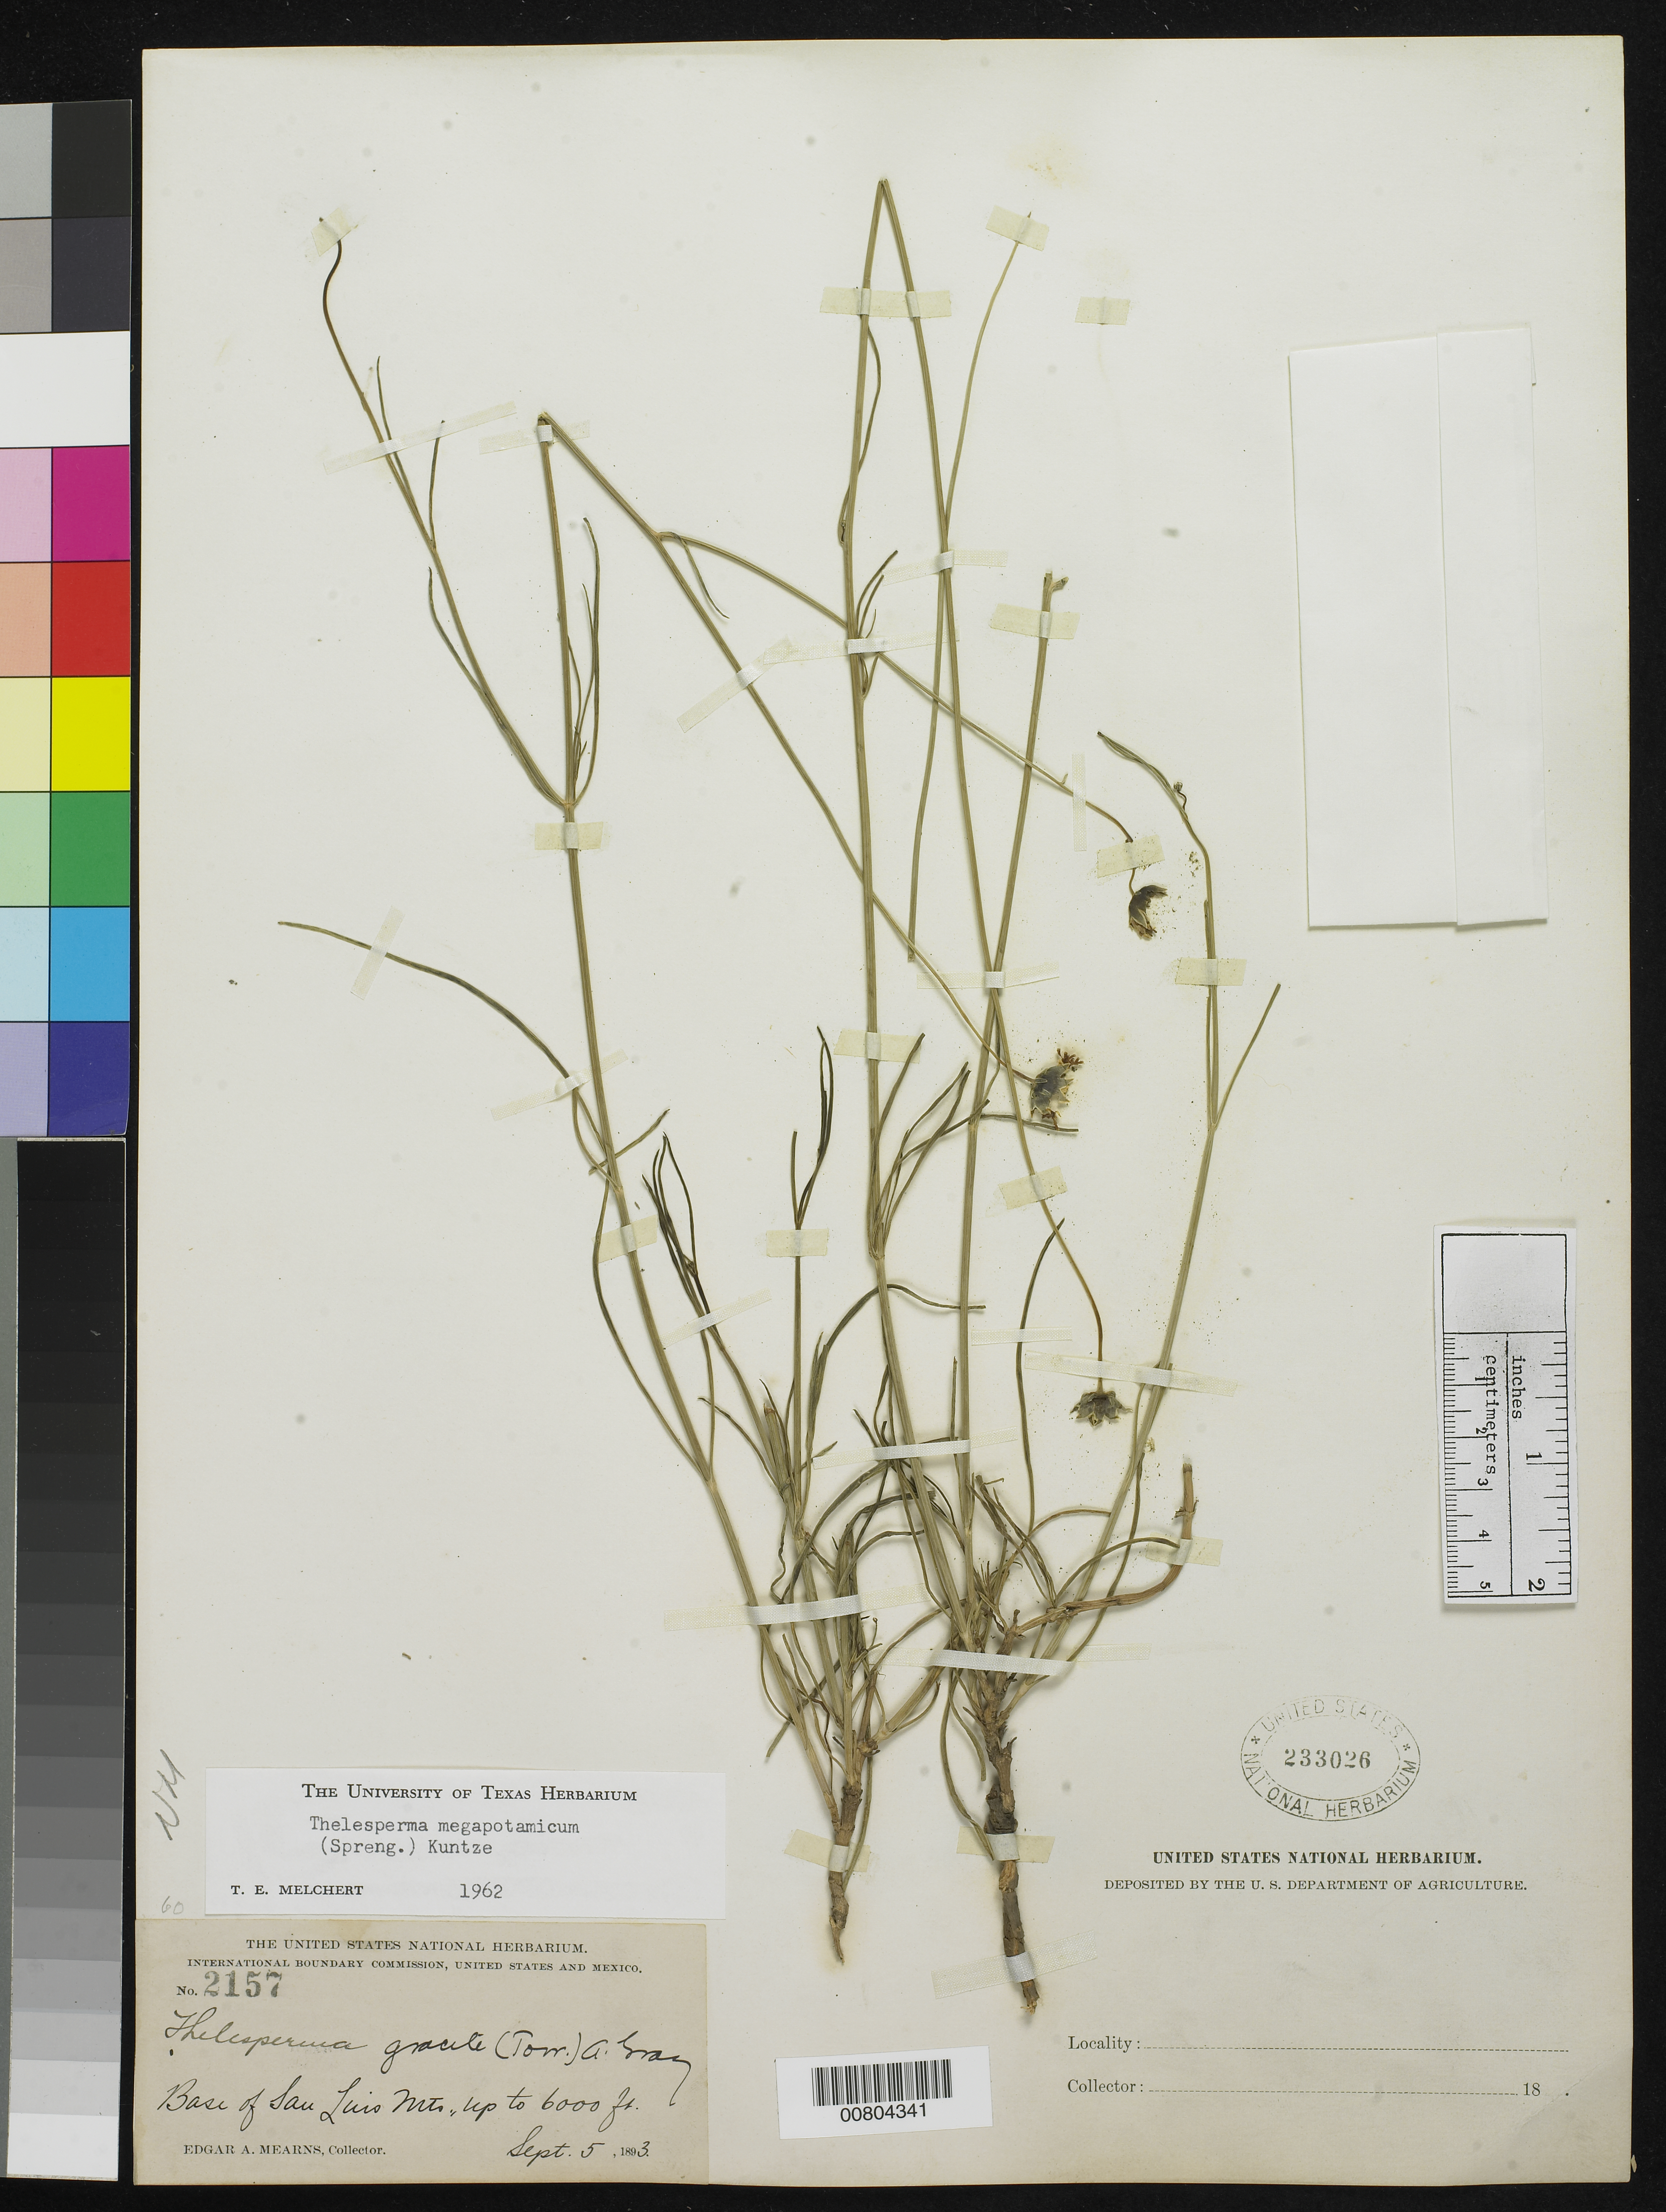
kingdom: Plantae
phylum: Tracheophyta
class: Magnoliopsida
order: Asterales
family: Asteraceae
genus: Thelesperma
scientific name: Thelesperma megapotamicum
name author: (Spreng.) Herter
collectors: E. A. Mearns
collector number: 2157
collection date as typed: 05 Sep 1893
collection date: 1893-09-05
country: United States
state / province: New Mexico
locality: Base of San Luis Mts.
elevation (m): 1829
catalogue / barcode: US 233026